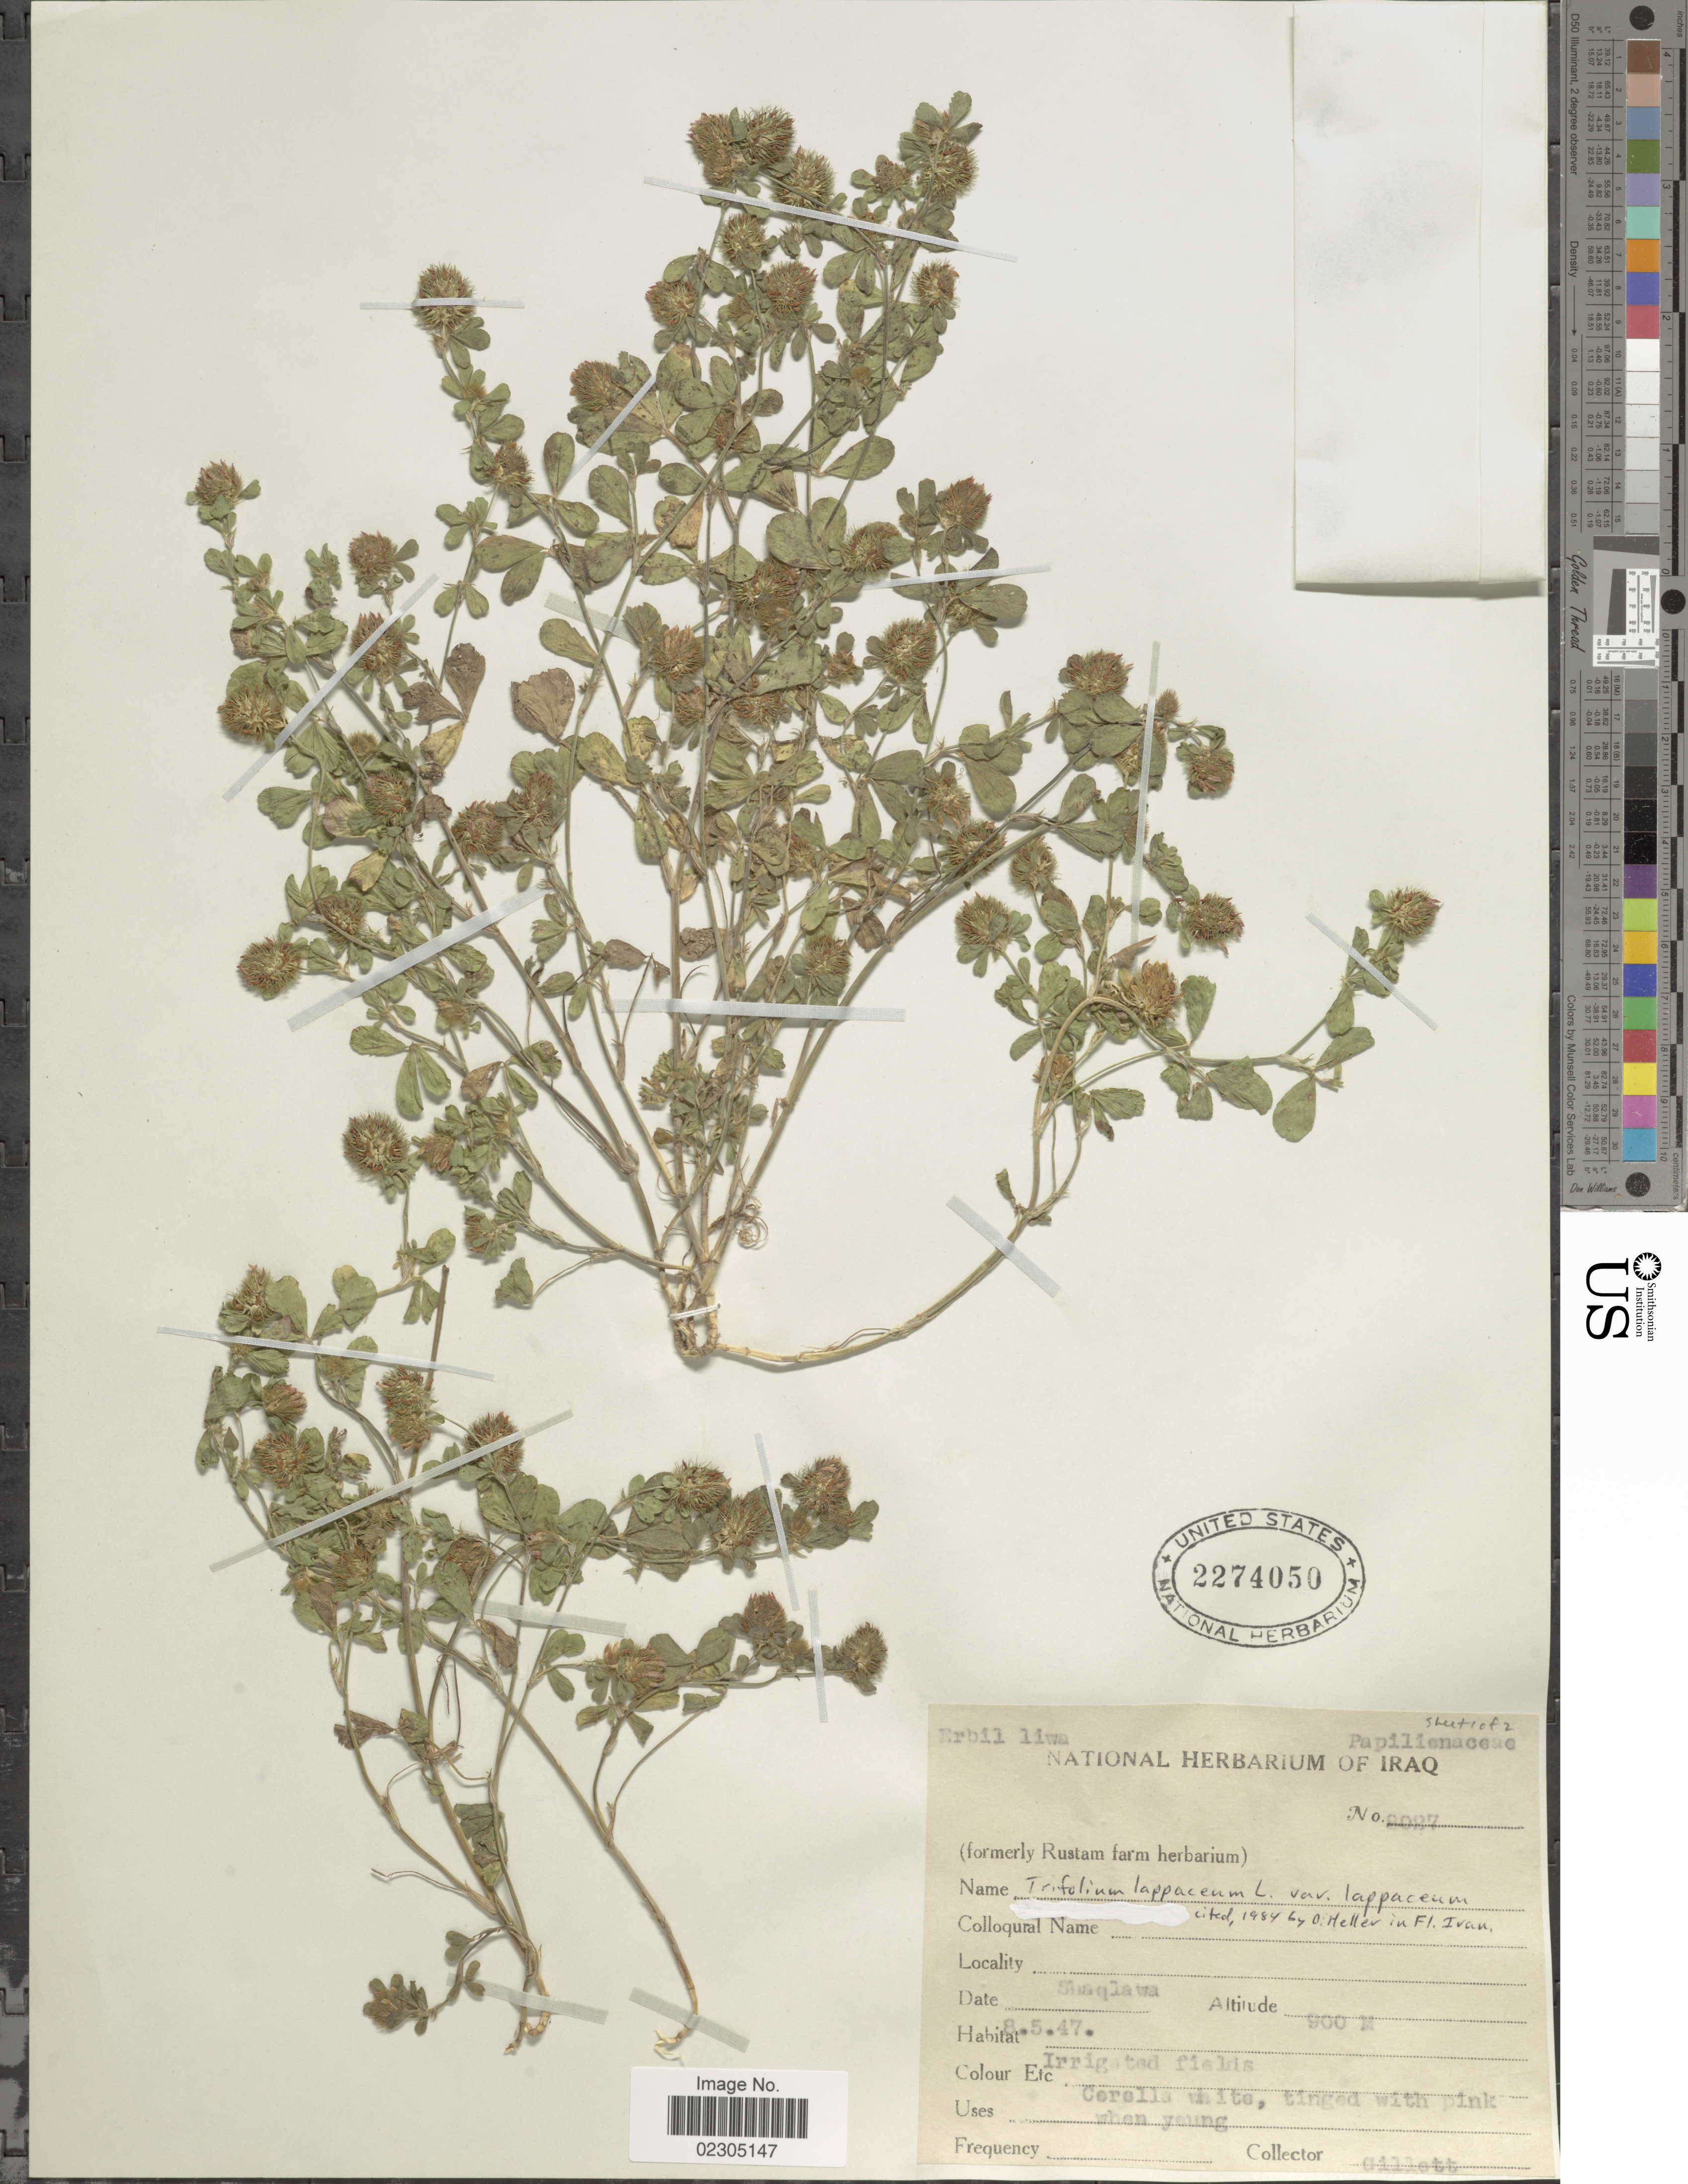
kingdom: Plantae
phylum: Tracheophyta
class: Magnoliopsida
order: Fabales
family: Fabaceae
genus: Trifolium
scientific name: Trifolium lappaceum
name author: L.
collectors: Gillett, --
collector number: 9027*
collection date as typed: Transcribed d/m/y: 8/5/47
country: Iraq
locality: Shaqlawa.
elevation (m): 900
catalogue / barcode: US 2274050